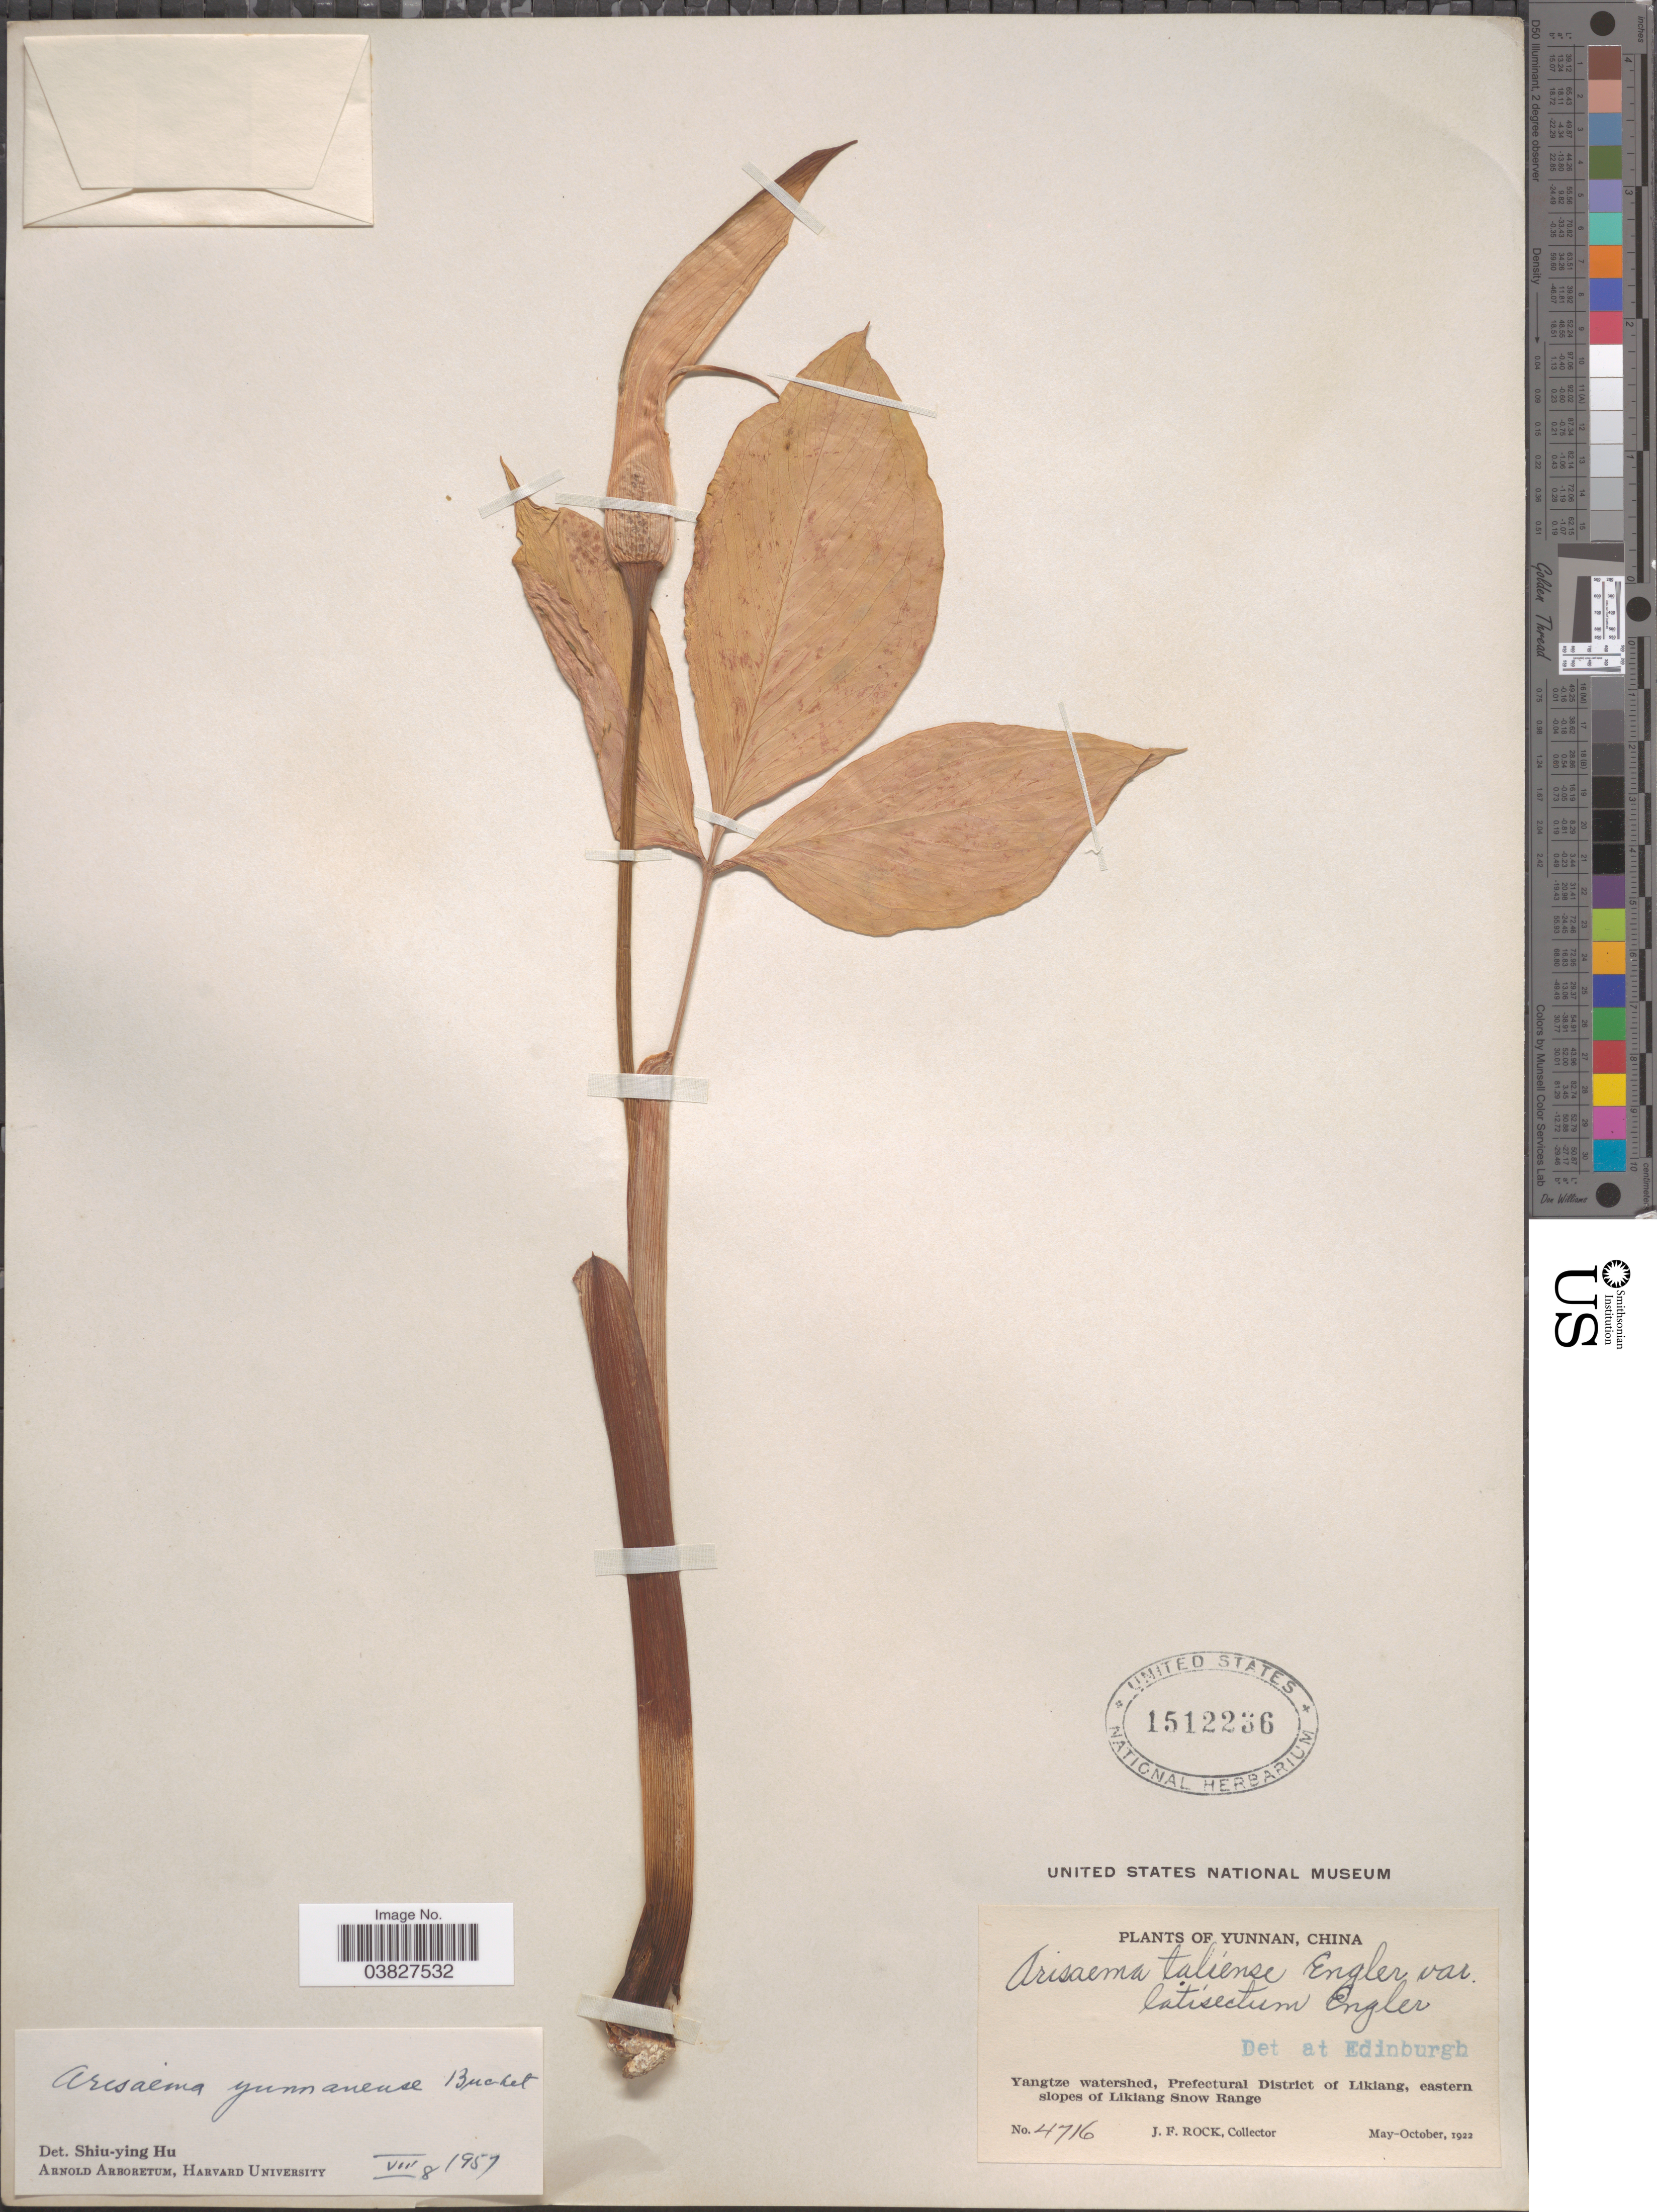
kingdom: Plantae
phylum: Tracheophyta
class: Liliopsida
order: Alismatales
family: Araceae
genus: Arisaema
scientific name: Arisaema yunnanense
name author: Buchet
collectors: J. Rock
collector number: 4716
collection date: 1922-05/1922-10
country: China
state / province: Yunnan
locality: Yangtze watershed, Prefectural District of Likiang, eastern slopes of Likiang Snow Range.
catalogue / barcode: US 1512236